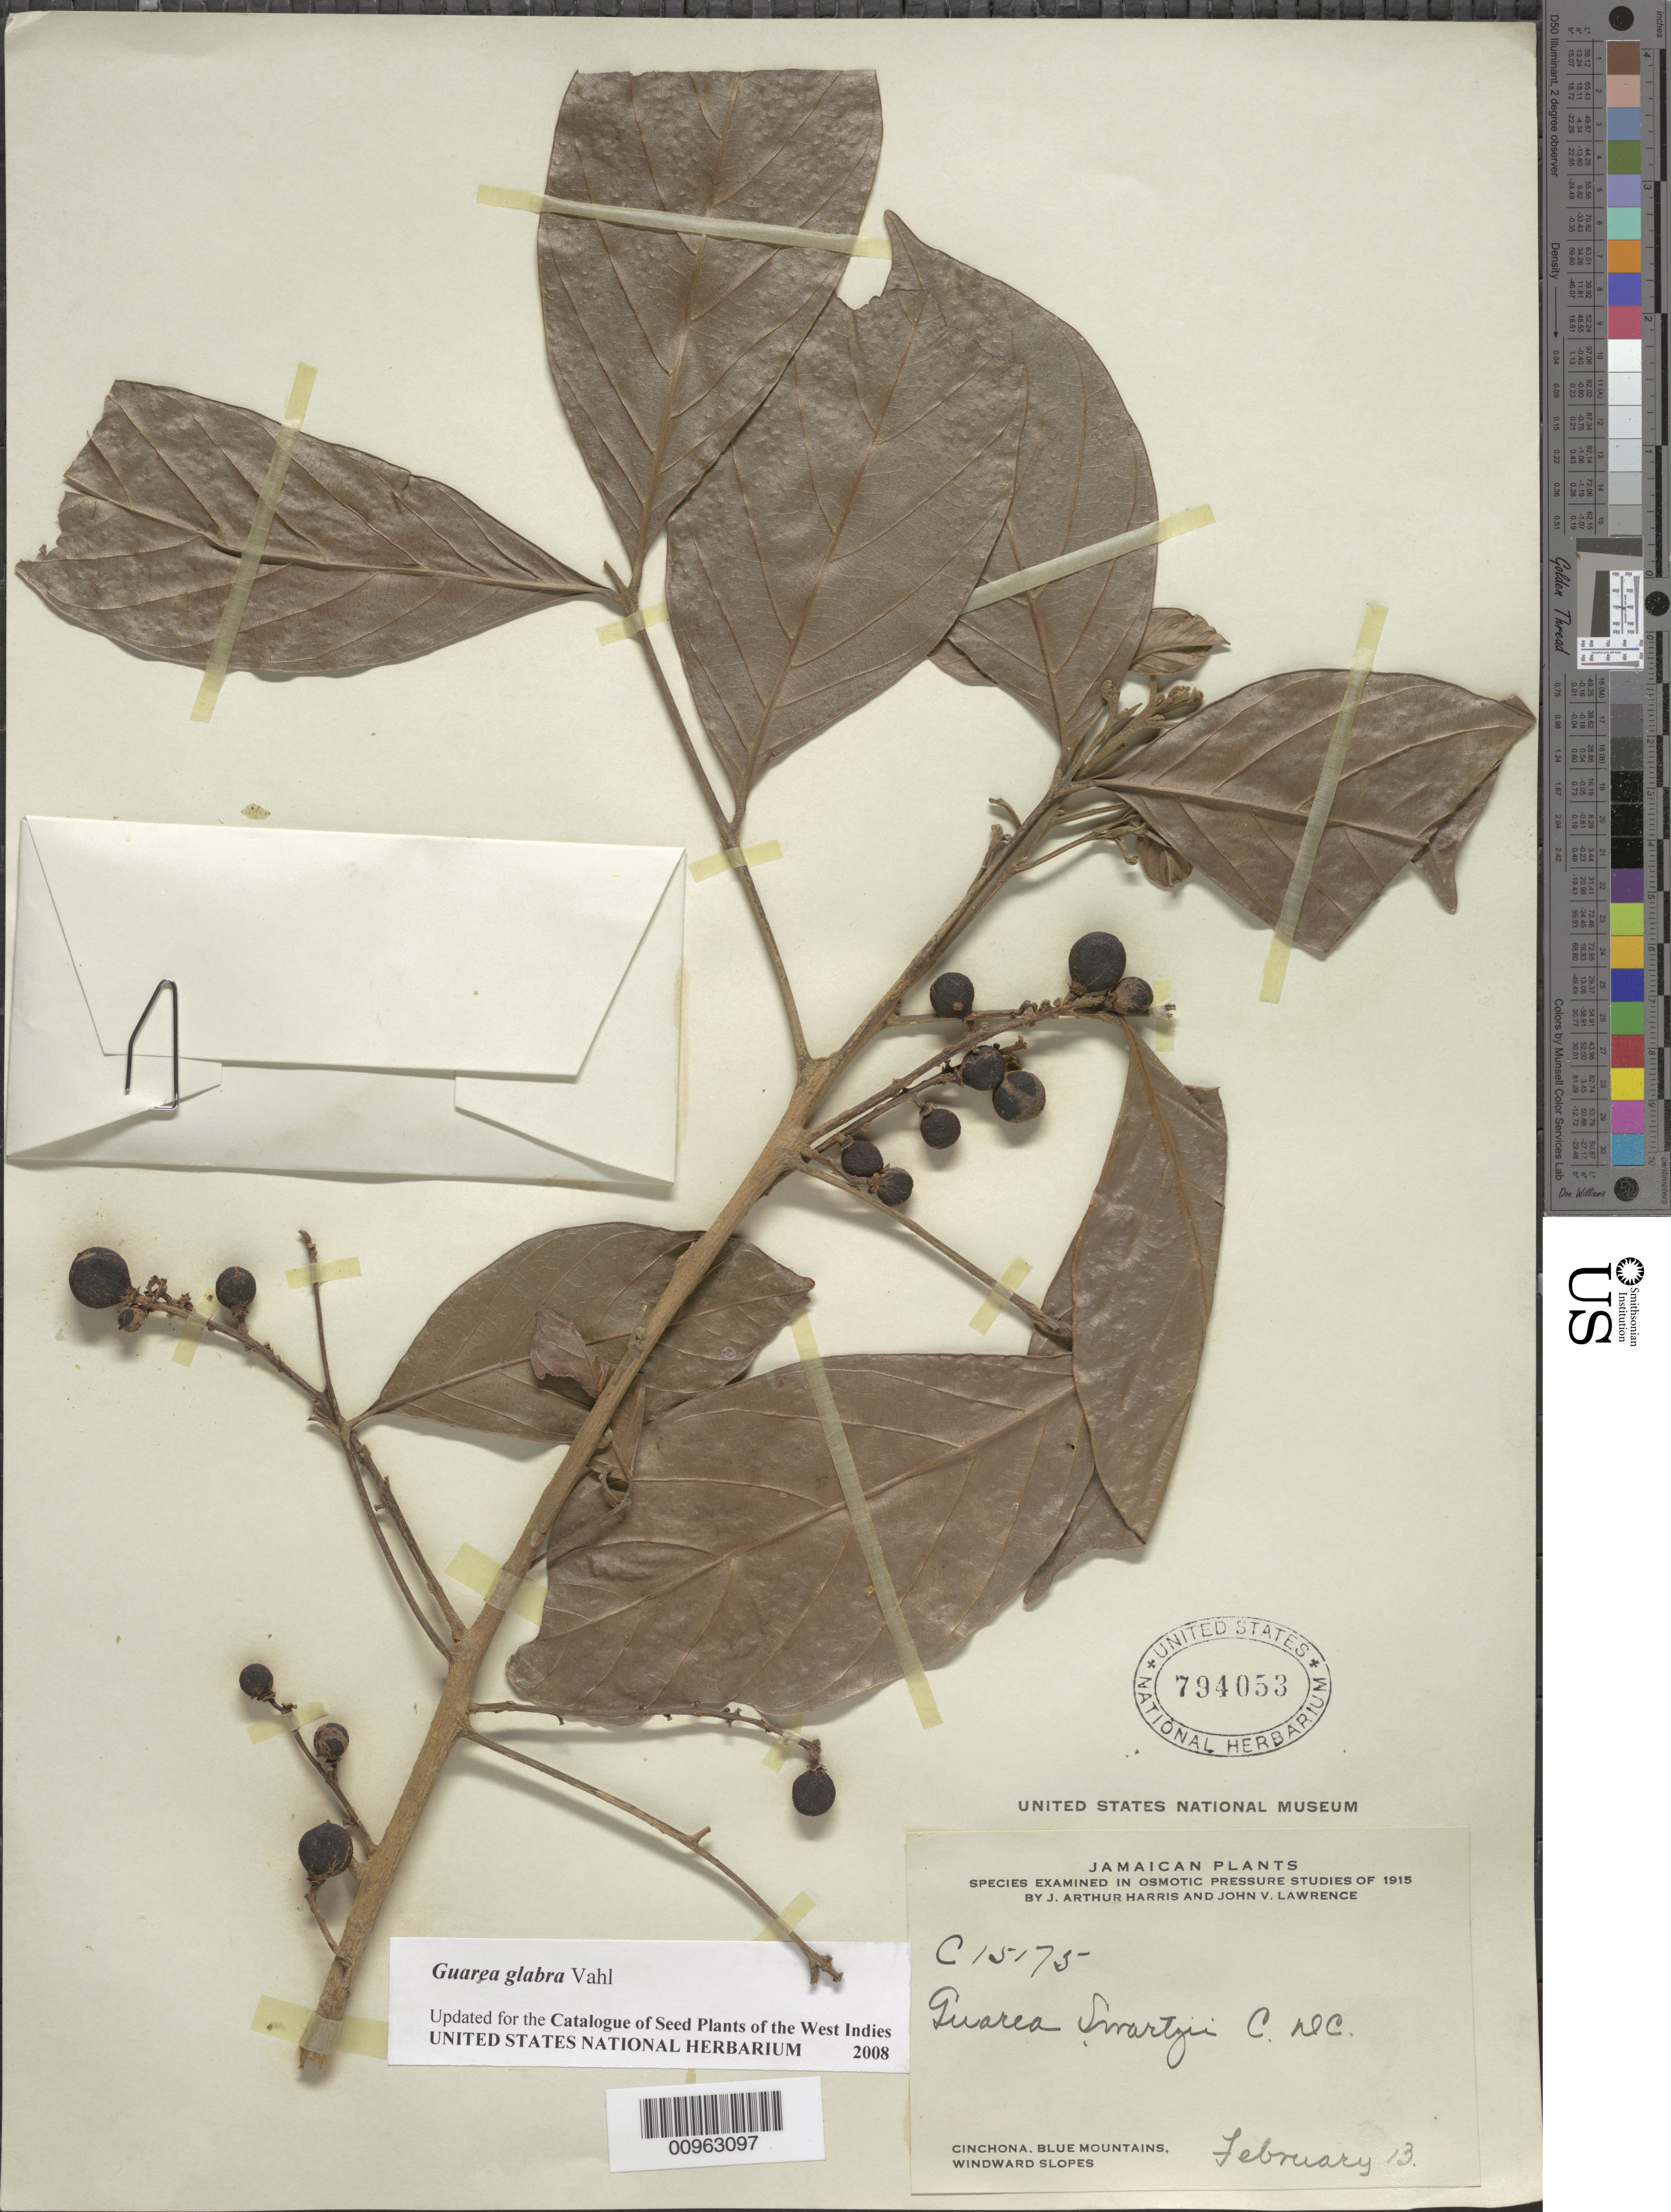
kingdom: Plantae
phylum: Tracheophyta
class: Magnoliopsida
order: Sapindales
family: Meliaceae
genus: Guarea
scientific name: Guarea glabra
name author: Vahl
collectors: J. A. Harris & J. Lawrence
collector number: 15175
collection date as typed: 13 Feb 1915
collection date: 1915-02-13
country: Jamaica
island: Jamaica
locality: Cinchona, Blue Mountains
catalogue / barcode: US 794053